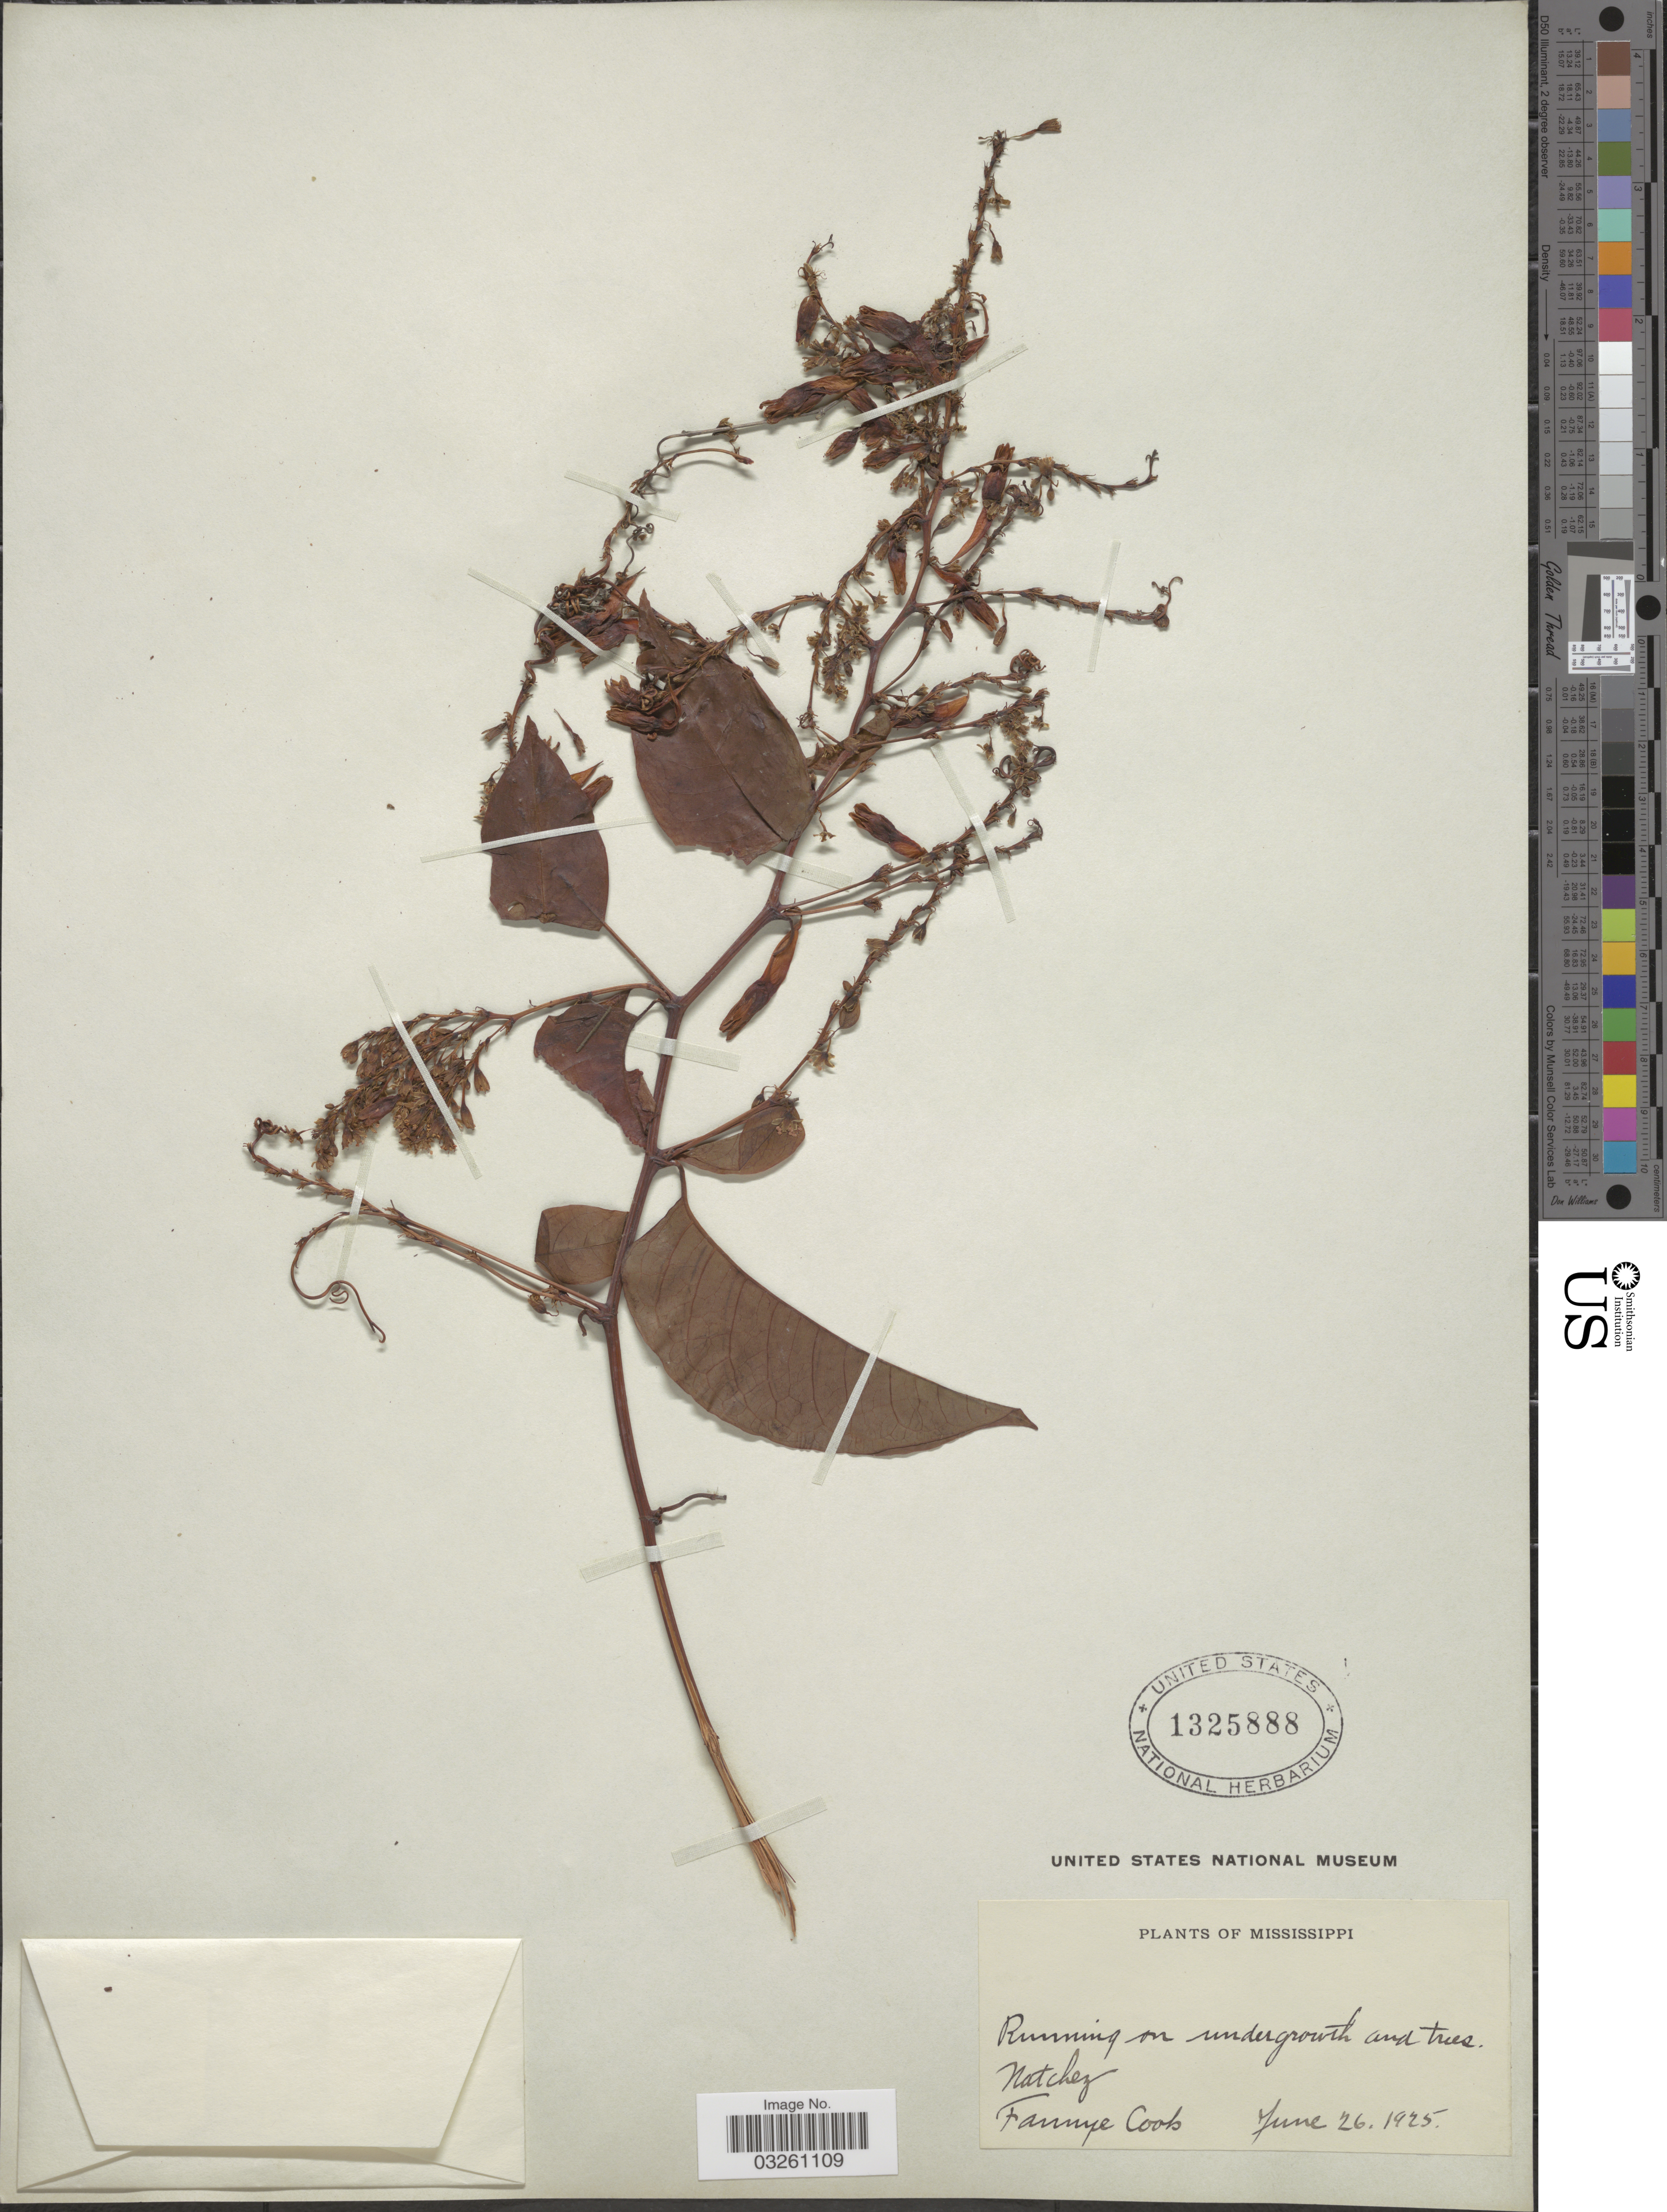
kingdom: Plantae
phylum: Tracheophyta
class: Magnoliopsida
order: Caryophyllales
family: Polygonaceae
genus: Brunnichia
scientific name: Brunnichia cirrhosa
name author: Gaertn.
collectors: F. Coob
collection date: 1925-06-26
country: United States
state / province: Mississippi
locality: Natchez.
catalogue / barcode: US 1325888